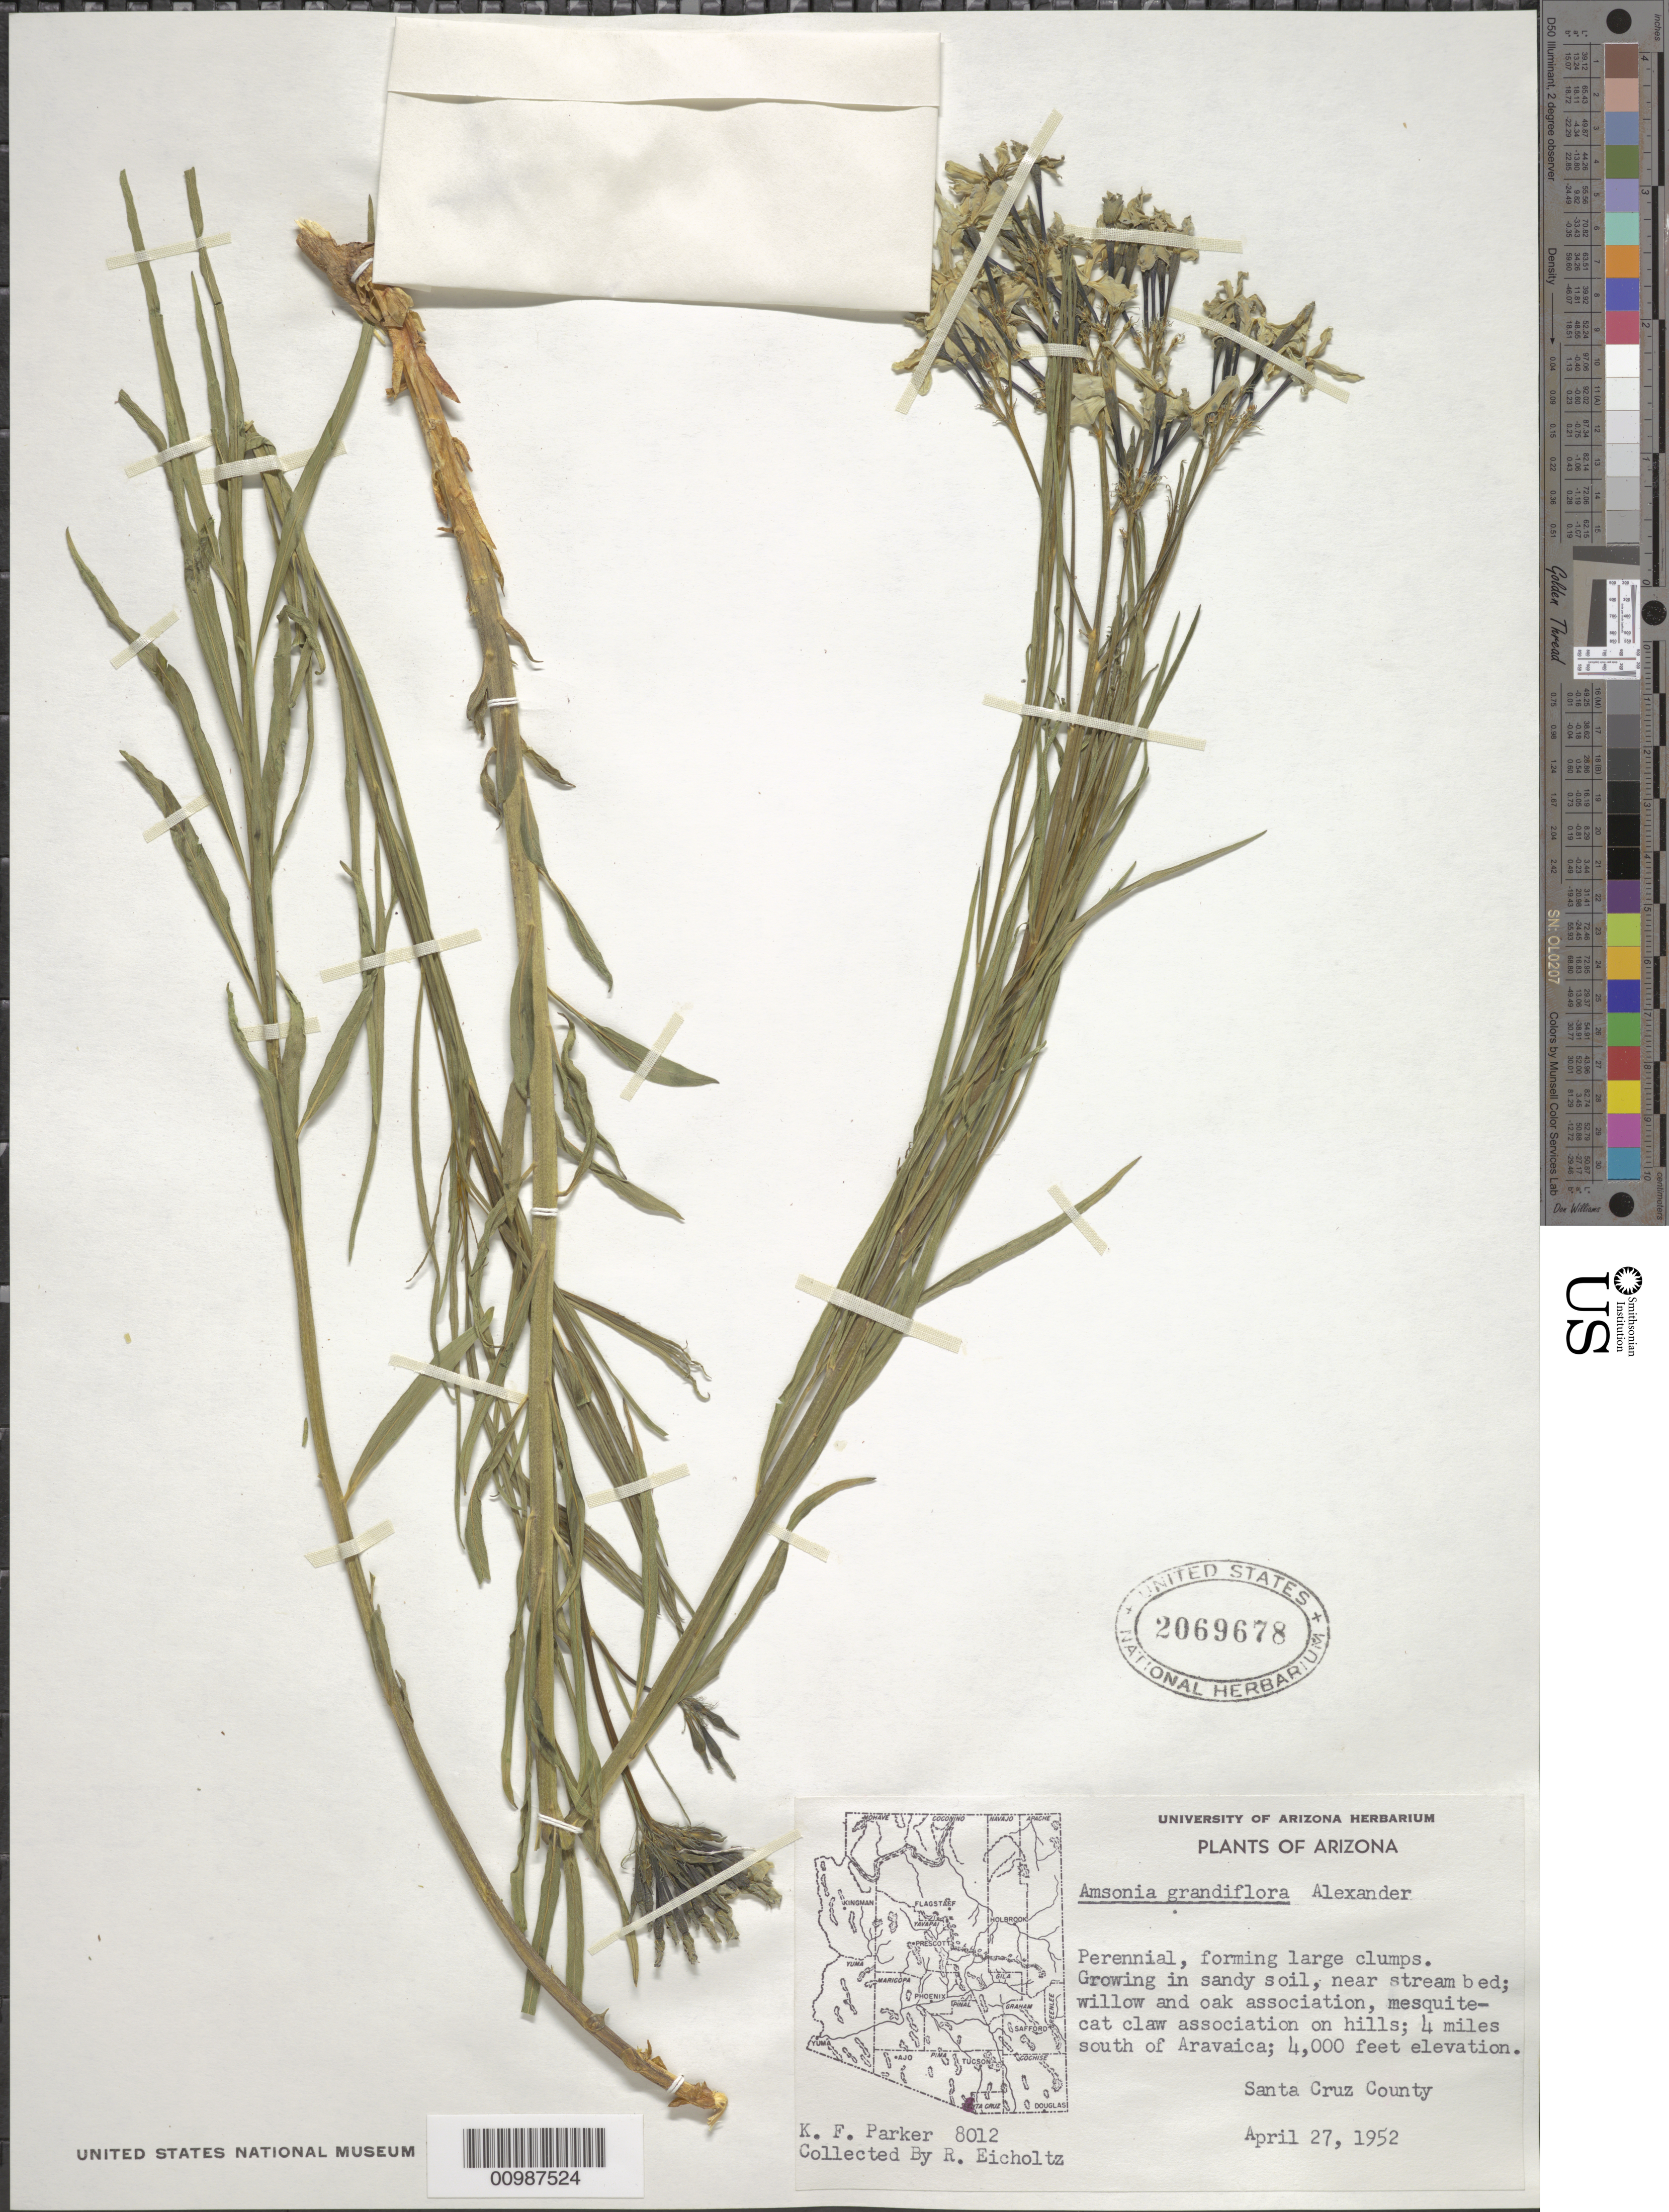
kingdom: Plantae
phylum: Tracheophyta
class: Magnoliopsida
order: Gentianales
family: Apocynaceae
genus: Amsonia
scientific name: Amsonia grandiflora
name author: Alexander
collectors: K. F. Parker & R. Eicholtz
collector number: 8012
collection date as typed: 27 Apr 1952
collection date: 1952-04-27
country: United States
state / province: Arizona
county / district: Santa Cruz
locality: Growing in sandy soil, near stream bed; willow and oak association, mesquite-cat claw association on hills; 4 miles south of Aravaica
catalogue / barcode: US 2059578